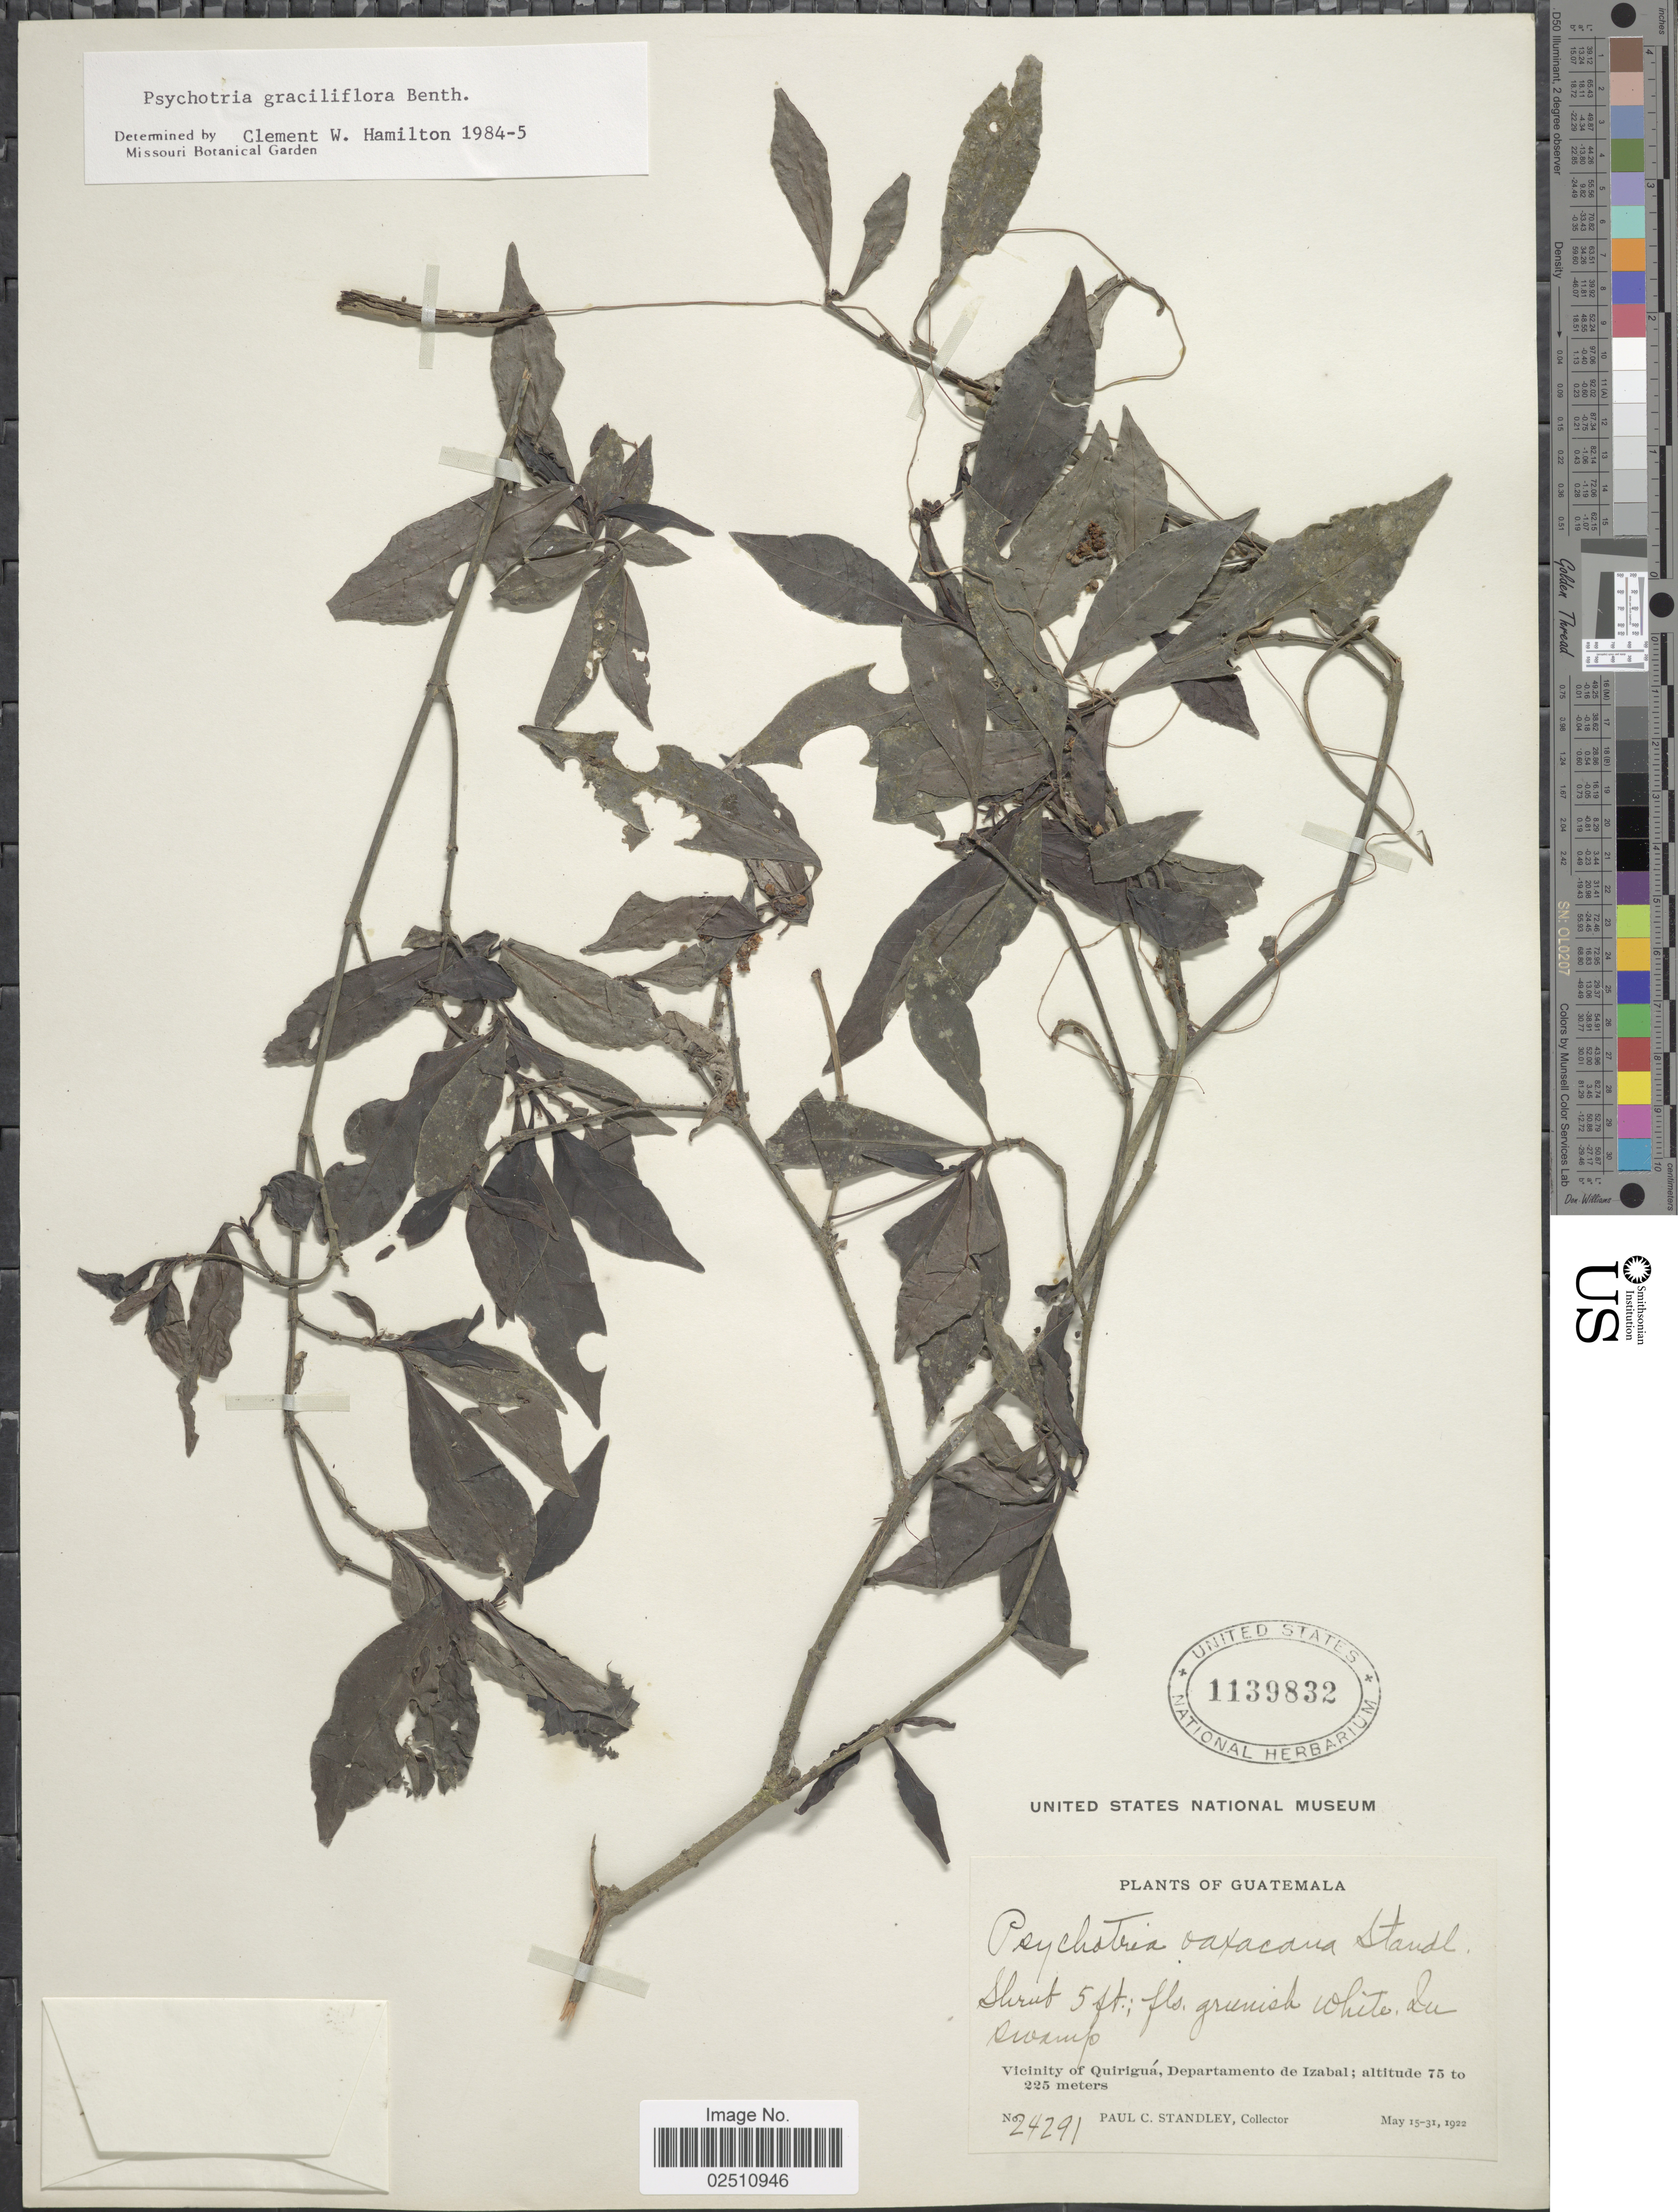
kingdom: Plantae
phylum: Tracheophyta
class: Magnoliopsida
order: Gentianales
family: Rubiaceae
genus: Psychotria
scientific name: Psychotria graciliflora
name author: Benth.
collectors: P. C. Standley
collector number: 24291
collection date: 1922-05-15/1922-05-31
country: Guatemala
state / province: Izabal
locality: In swamp, Vicinity of Quirigua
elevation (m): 75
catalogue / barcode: US 1139832